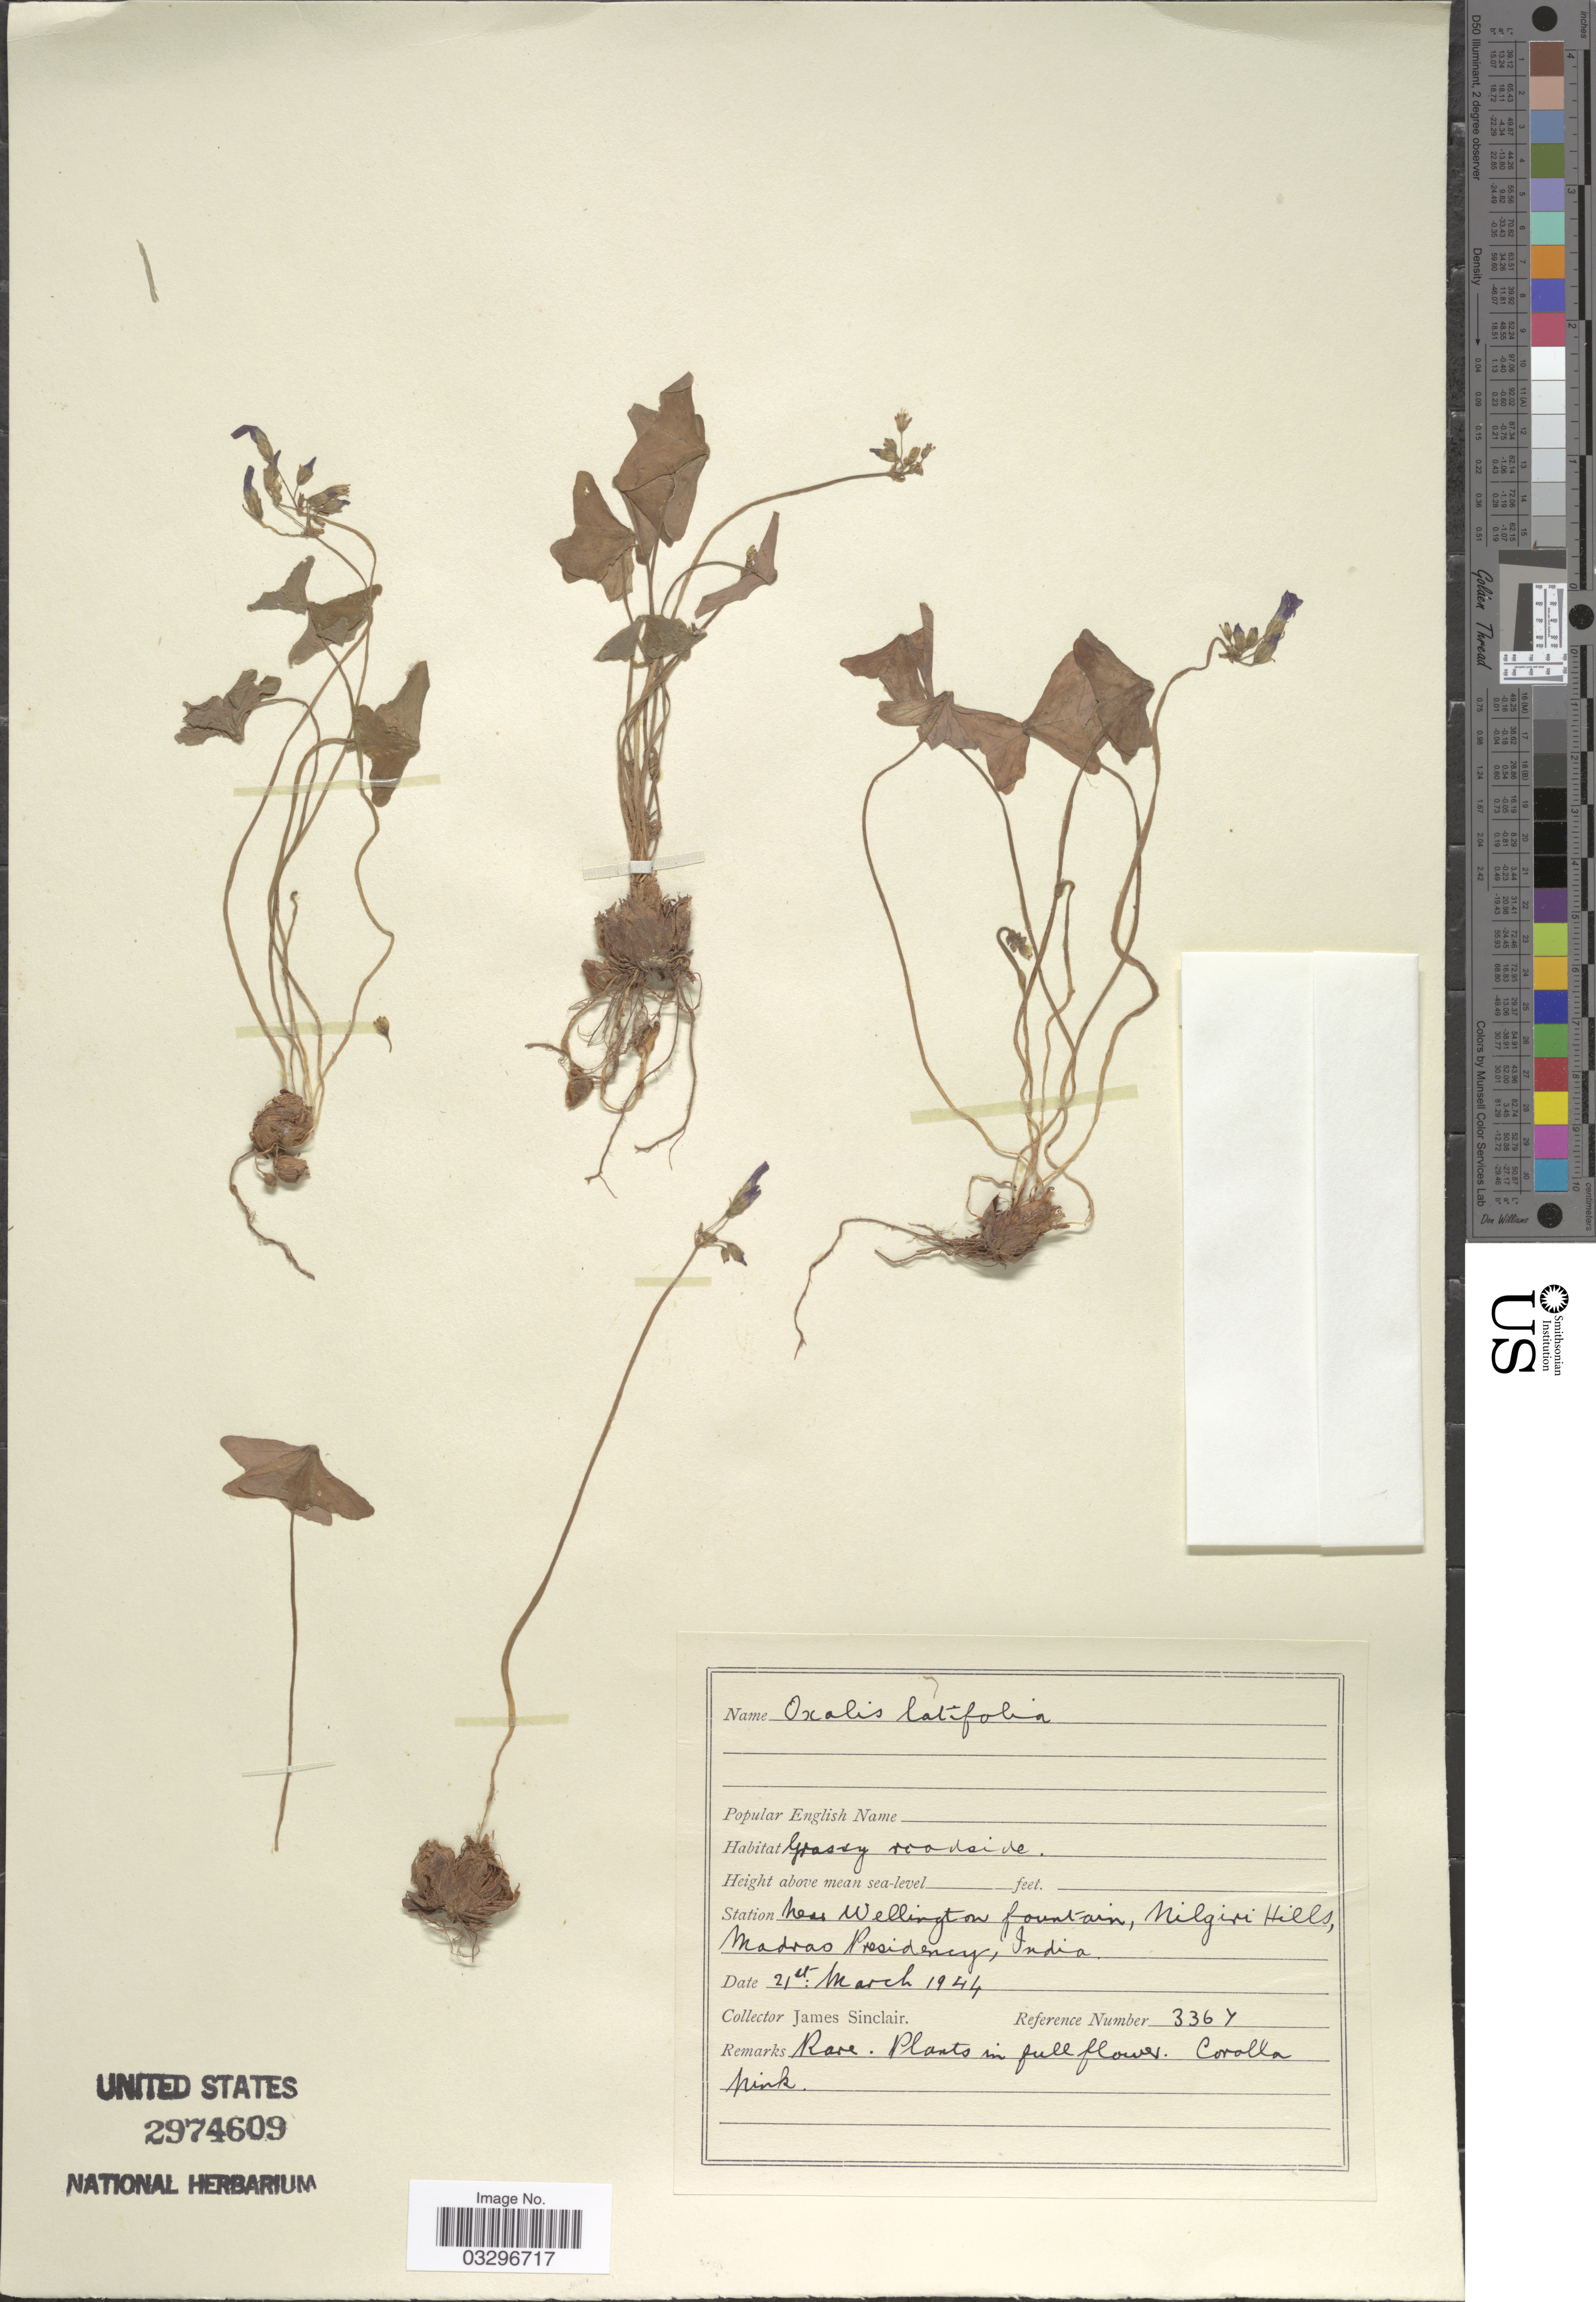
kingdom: Plantae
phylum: Tracheophyta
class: Magnoliopsida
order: Oxalidales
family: Oxalidaceae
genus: Oxalis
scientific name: Oxalis latifolia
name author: Kunth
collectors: J. Sinclair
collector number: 3367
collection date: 1944-03-21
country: India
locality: Station near Wellington fountain, Nilgiri Hills, Madras Presidency.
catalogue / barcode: US 2974609